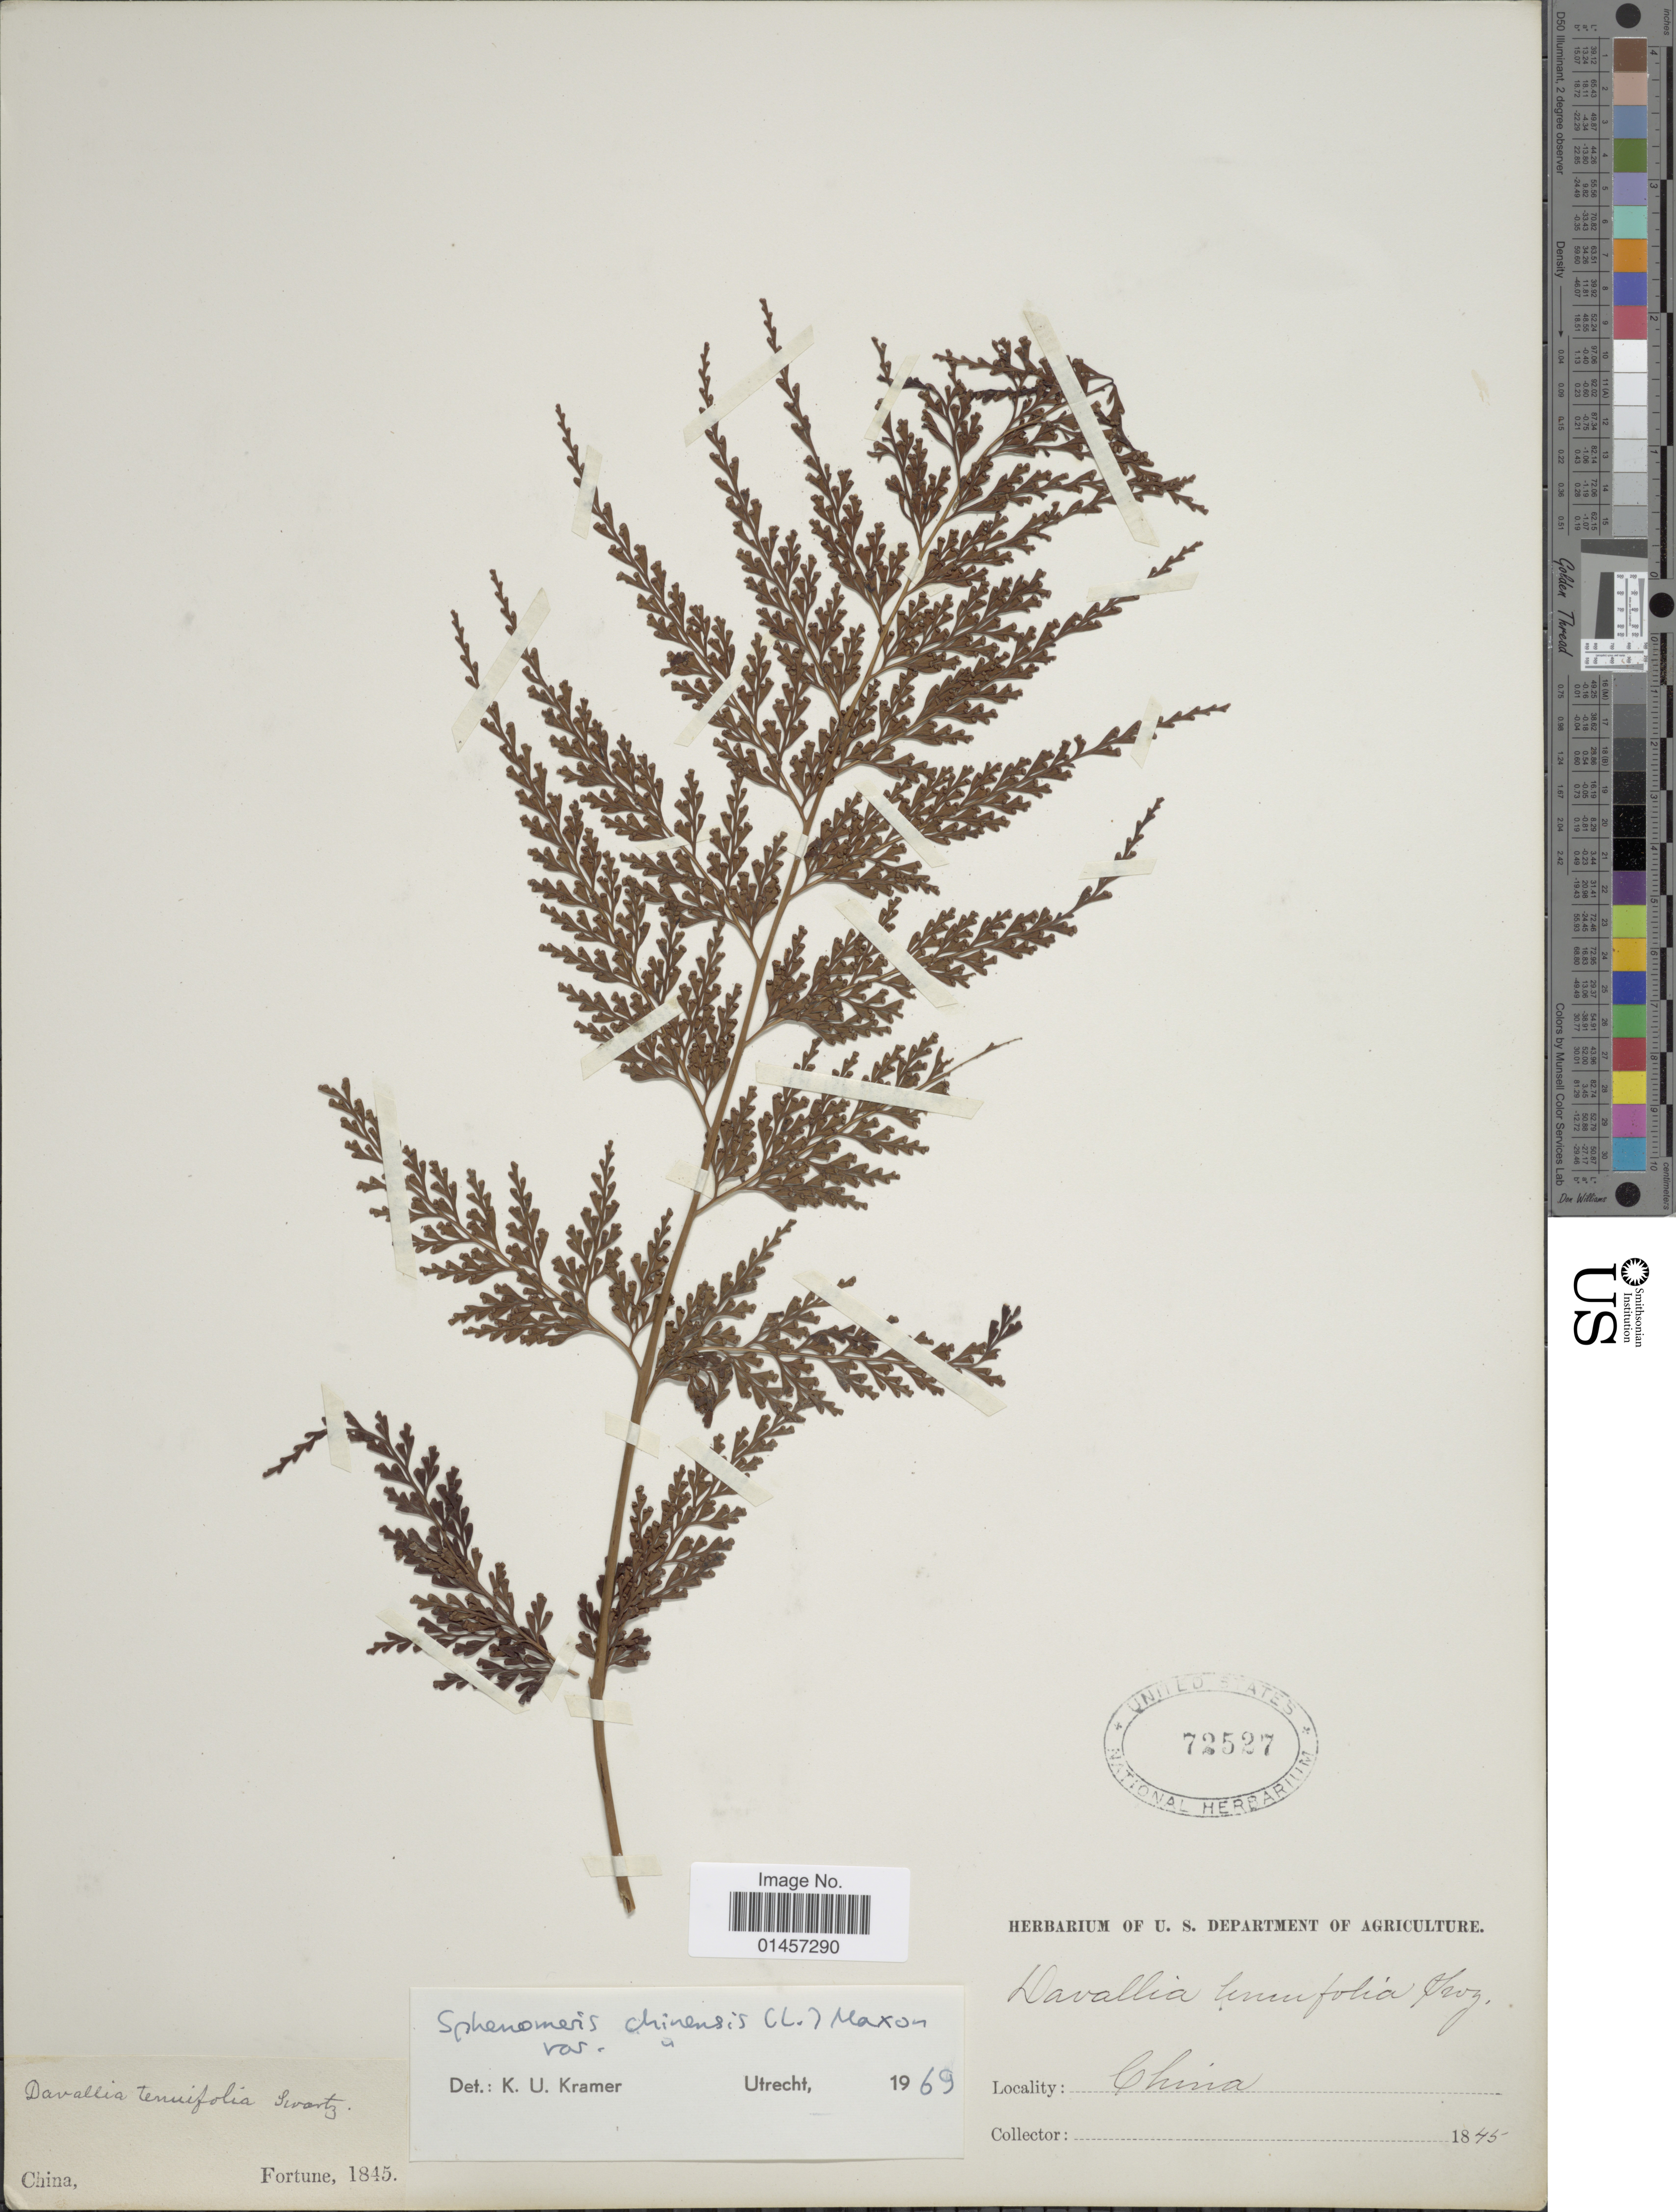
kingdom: Plantae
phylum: Tracheophyta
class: Polypodiopsida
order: Polypodiales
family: Lindsaeaceae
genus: Sphenomeris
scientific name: Sphenomeris chinensis var. chinensis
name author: (L.) Maxon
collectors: -. Fortune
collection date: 1845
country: China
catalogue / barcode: US 72527